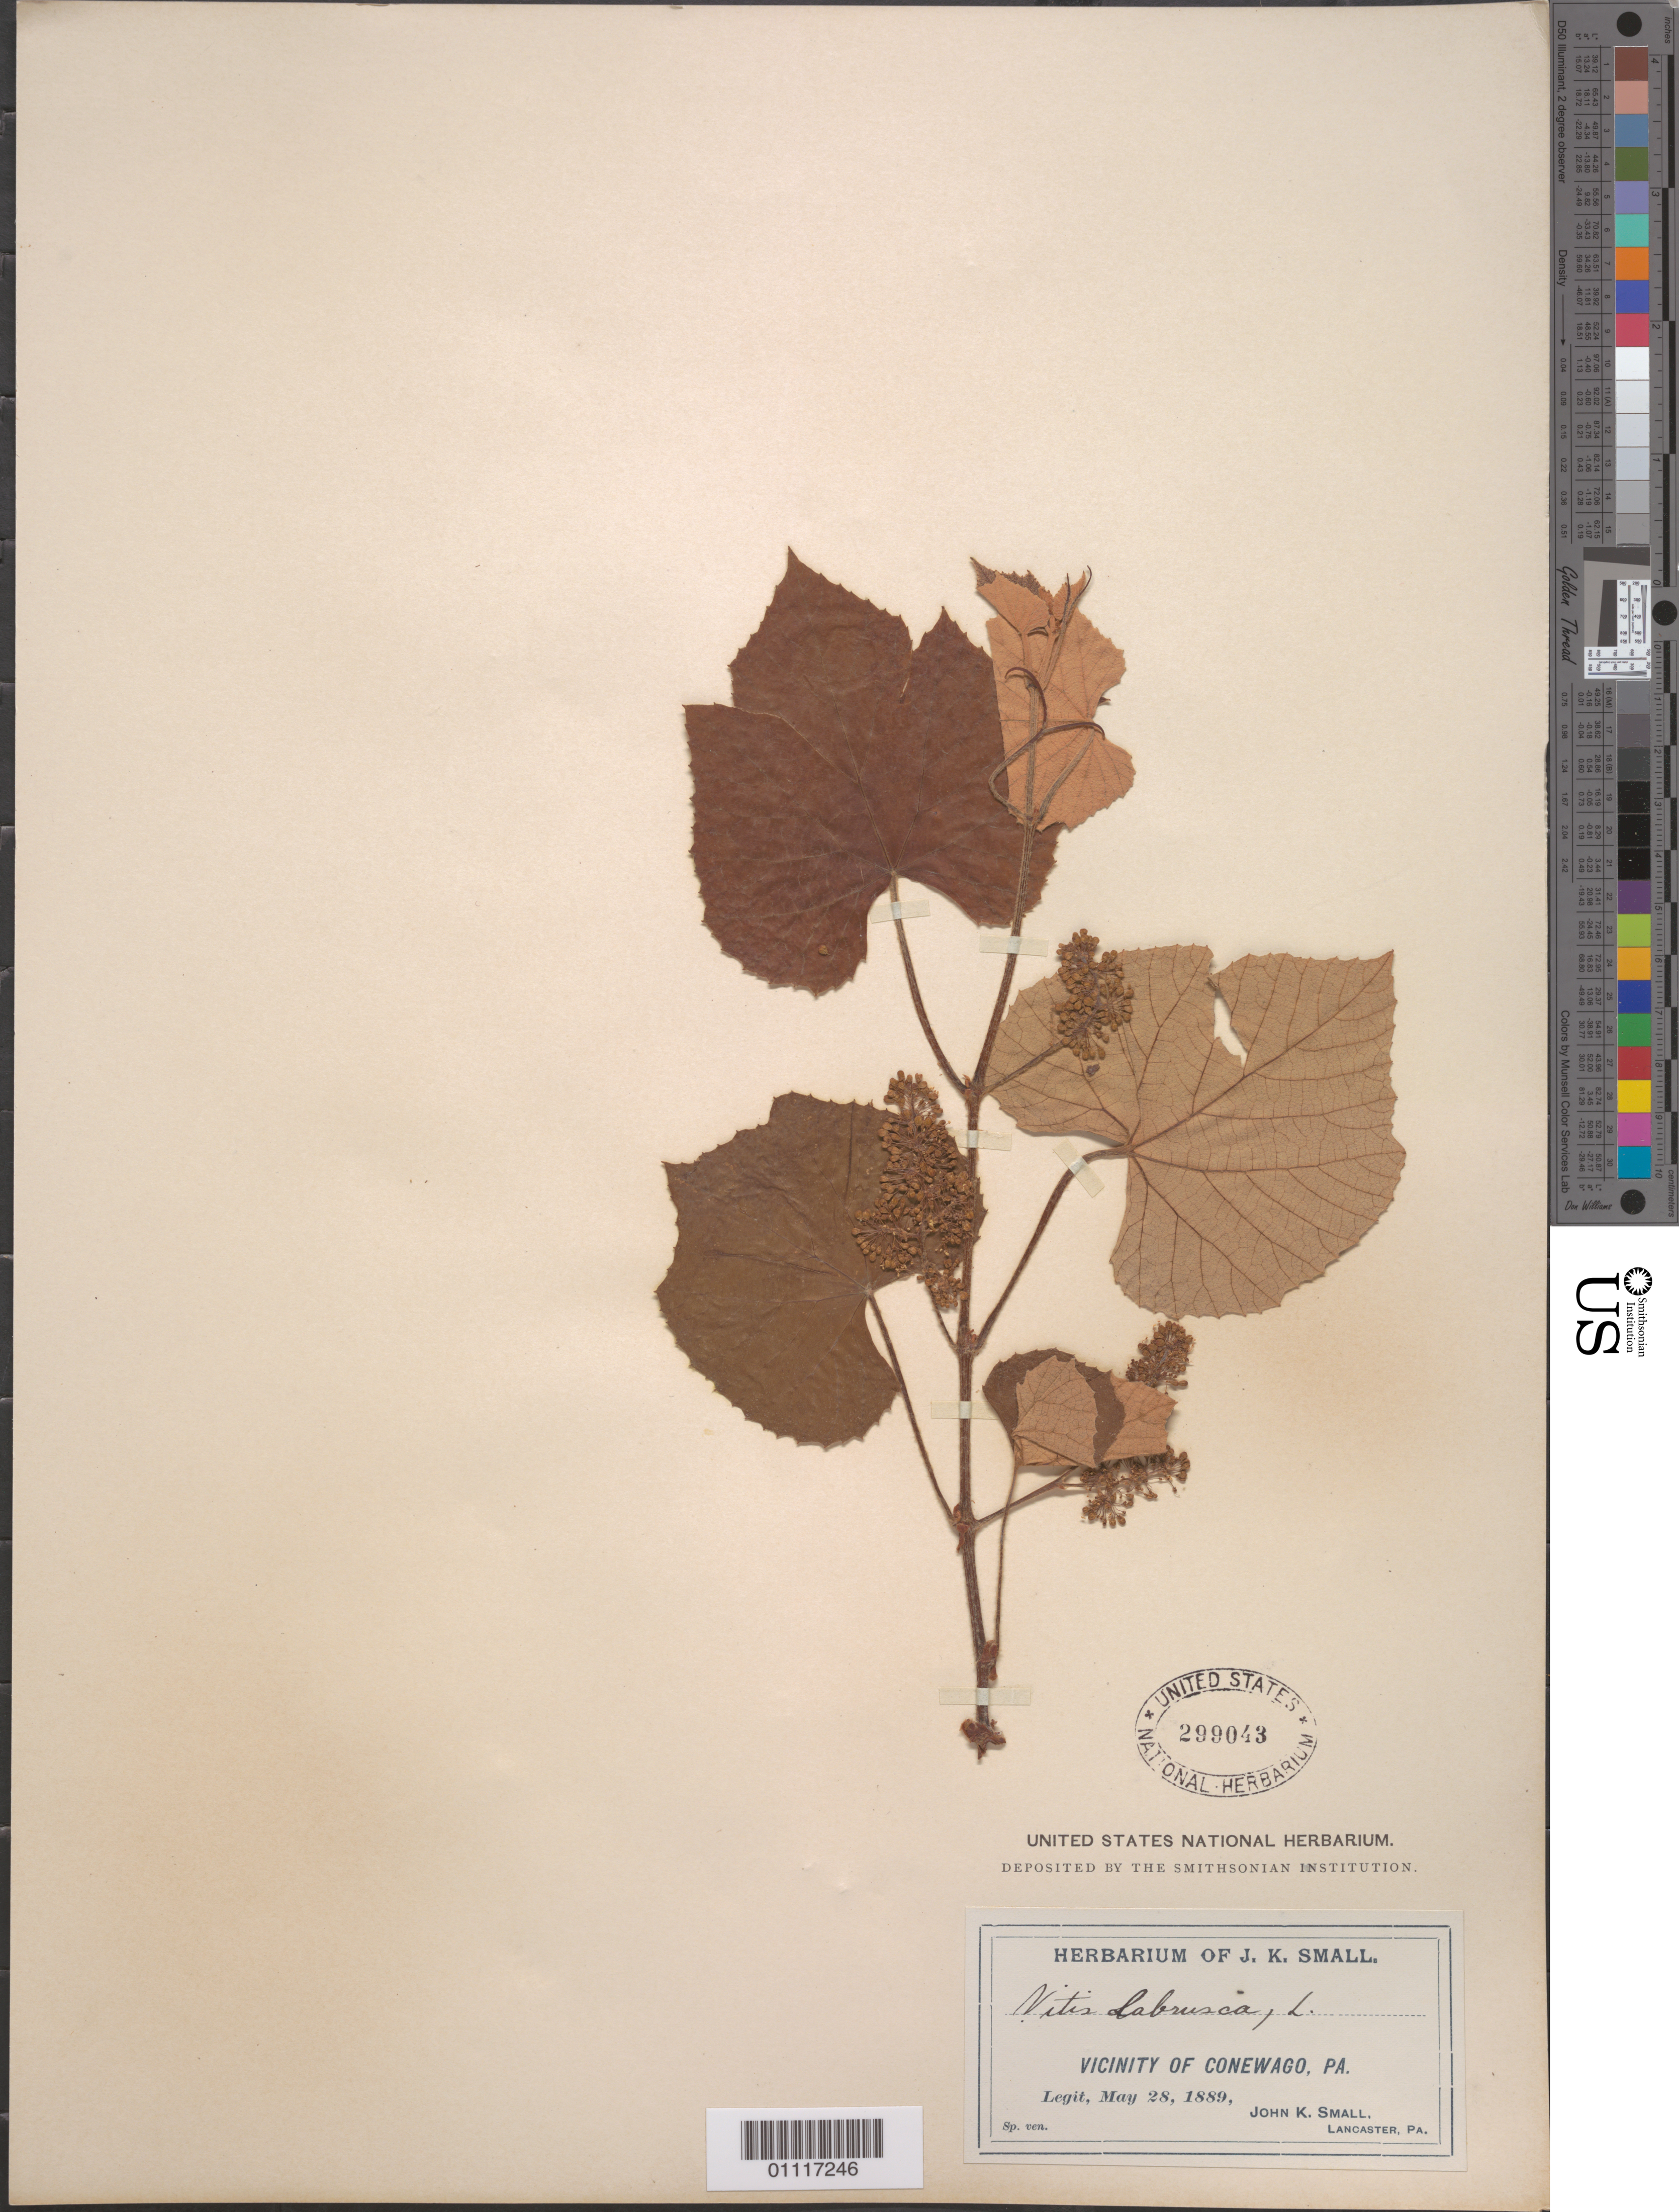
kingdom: Plantae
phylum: Tracheophyta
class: Magnoliopsida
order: Vitales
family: Vitaceae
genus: Vitis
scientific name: Vitis labrusca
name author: L.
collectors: J. K. Small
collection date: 1889-05-28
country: United States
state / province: Pennsylvania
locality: vicinity of Conewago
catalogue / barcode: US 299043